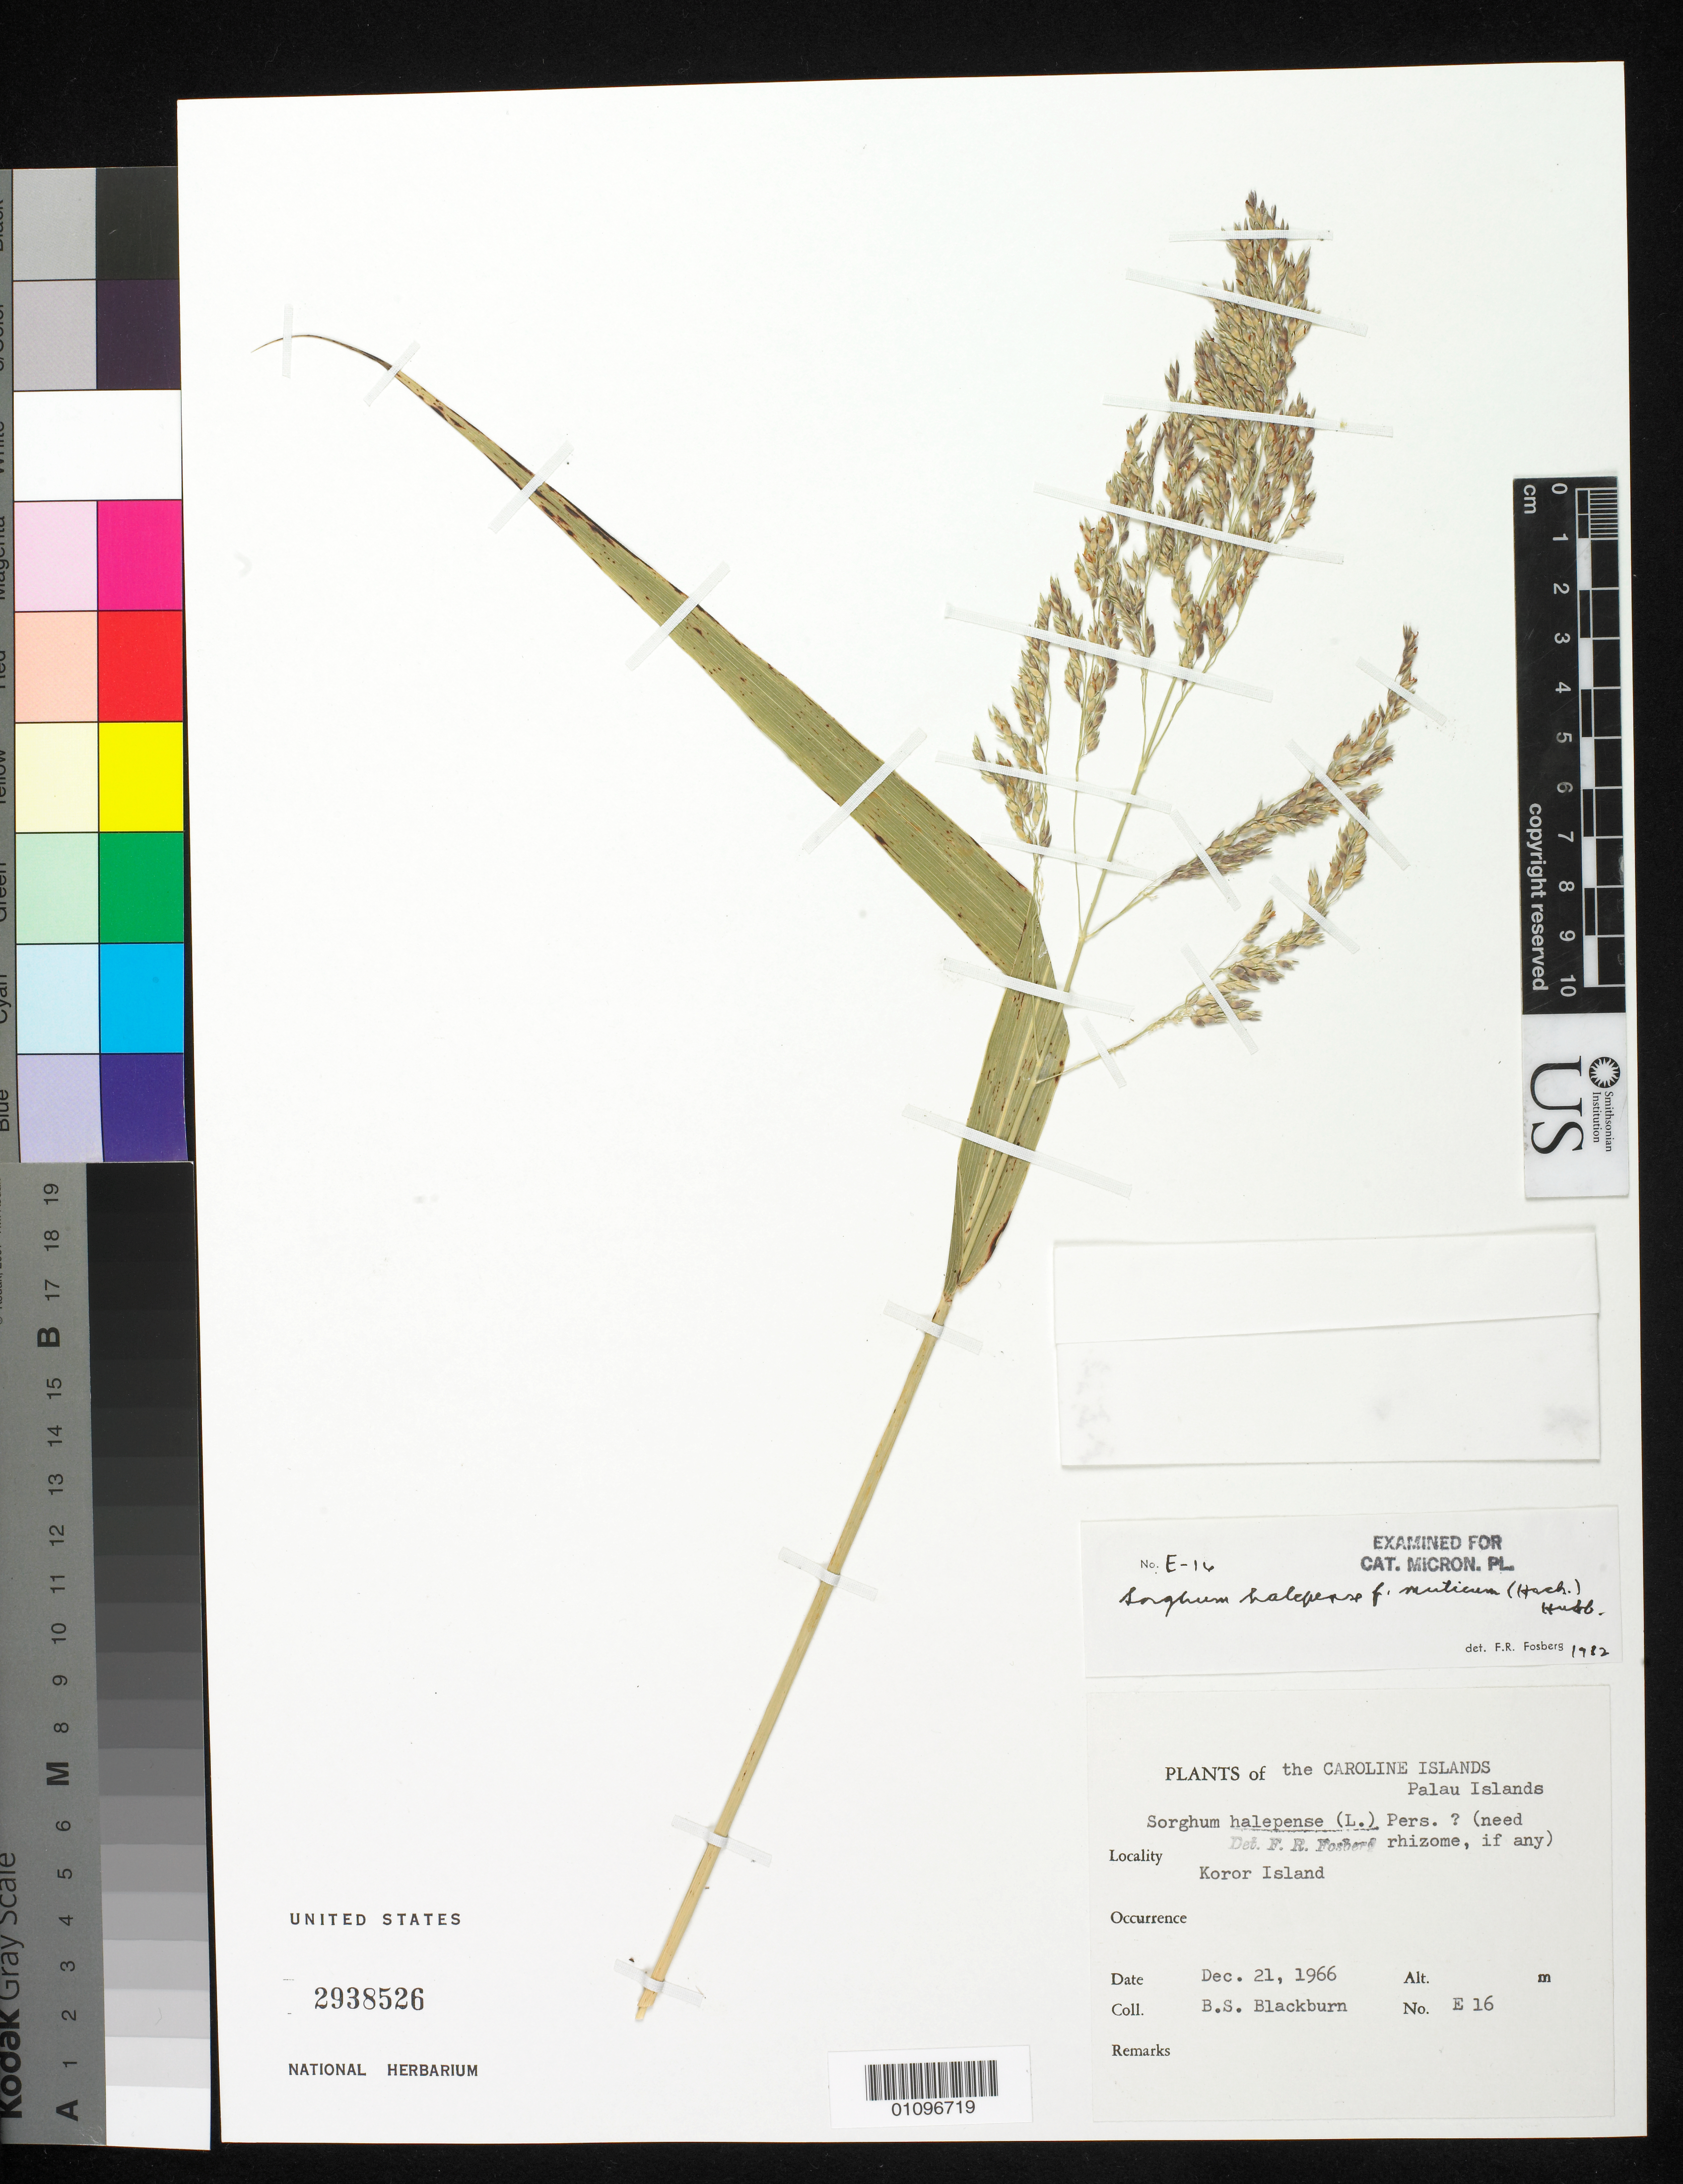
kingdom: Plantae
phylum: Tracheophyta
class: Liliopsida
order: Poales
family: Poaceae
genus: Sorghum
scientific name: Sorghum halepense f. muticum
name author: (Hack.) Grossh.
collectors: B. S. Blackburn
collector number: E16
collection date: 1966-12-21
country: Palau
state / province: Koror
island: Oreor (Koror)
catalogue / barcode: US 2938526